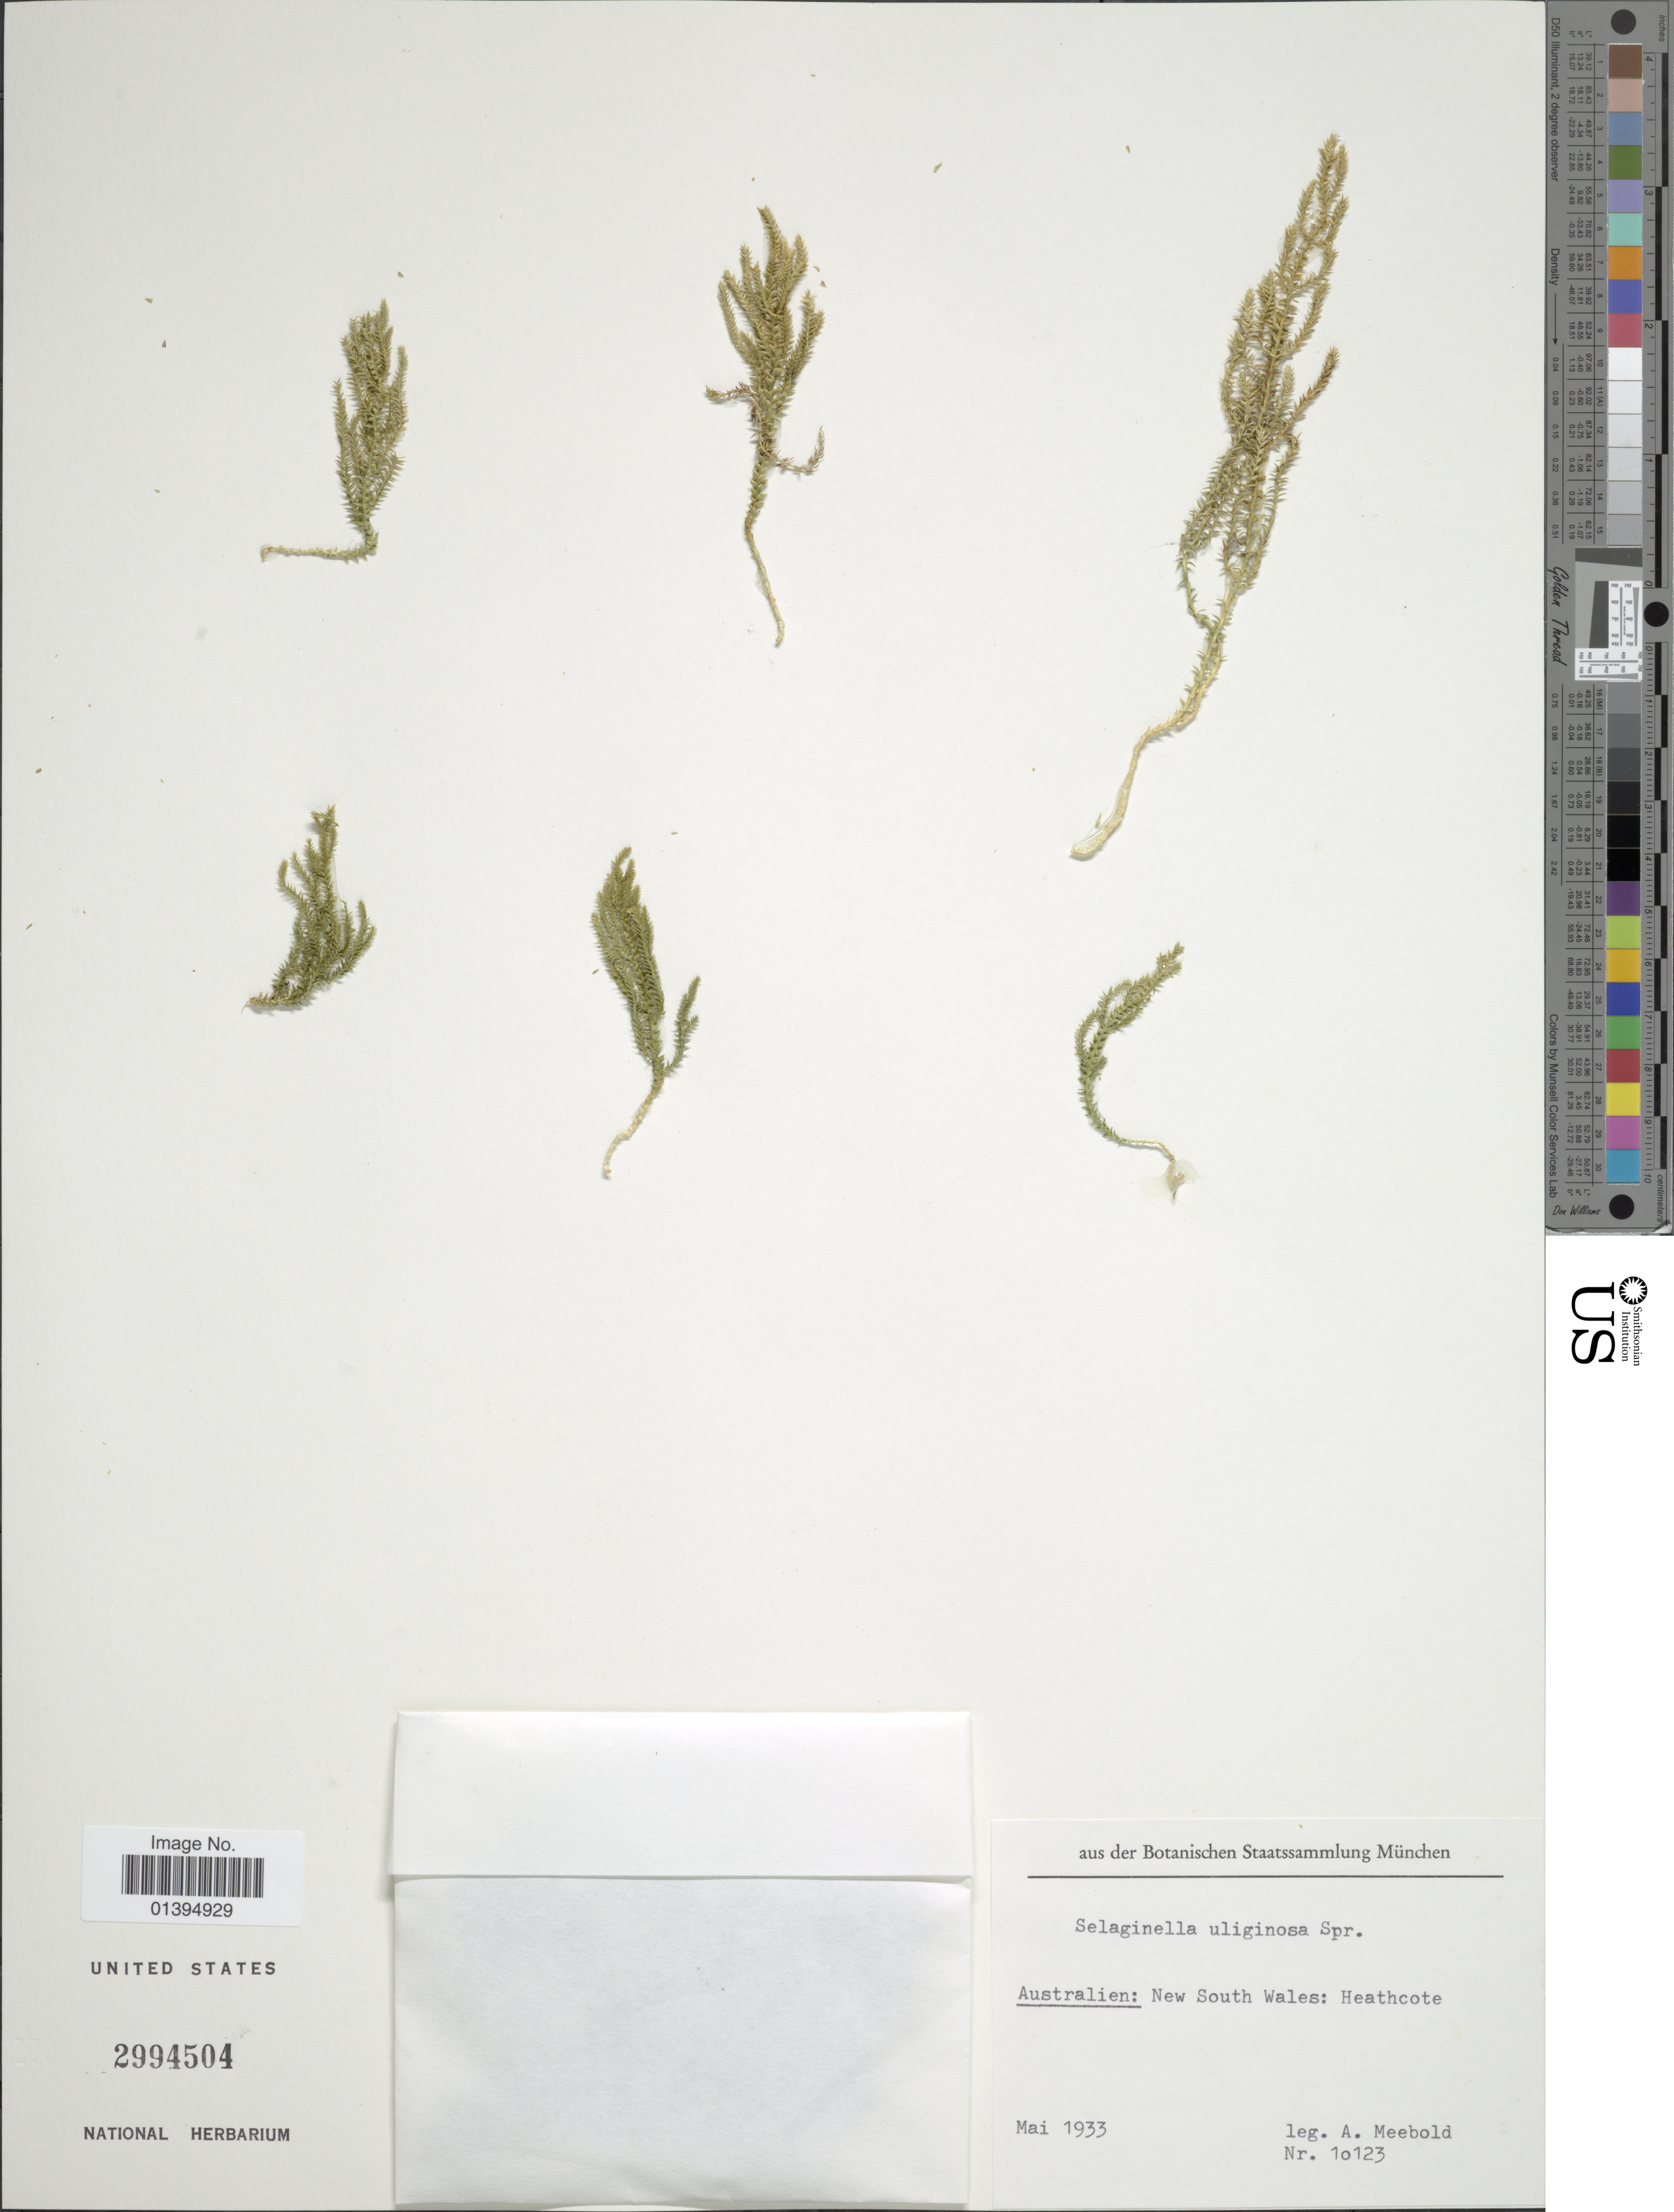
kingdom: Plantae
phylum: Tracheophyta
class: Lycopodiopsida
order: Selaginellales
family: Selaginellaceae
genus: Selaginella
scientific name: Selaginella uliginosa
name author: Spring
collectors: A. Meebold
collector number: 10123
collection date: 1933-05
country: Australia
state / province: New South Wales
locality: Heathcote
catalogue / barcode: US 2994504